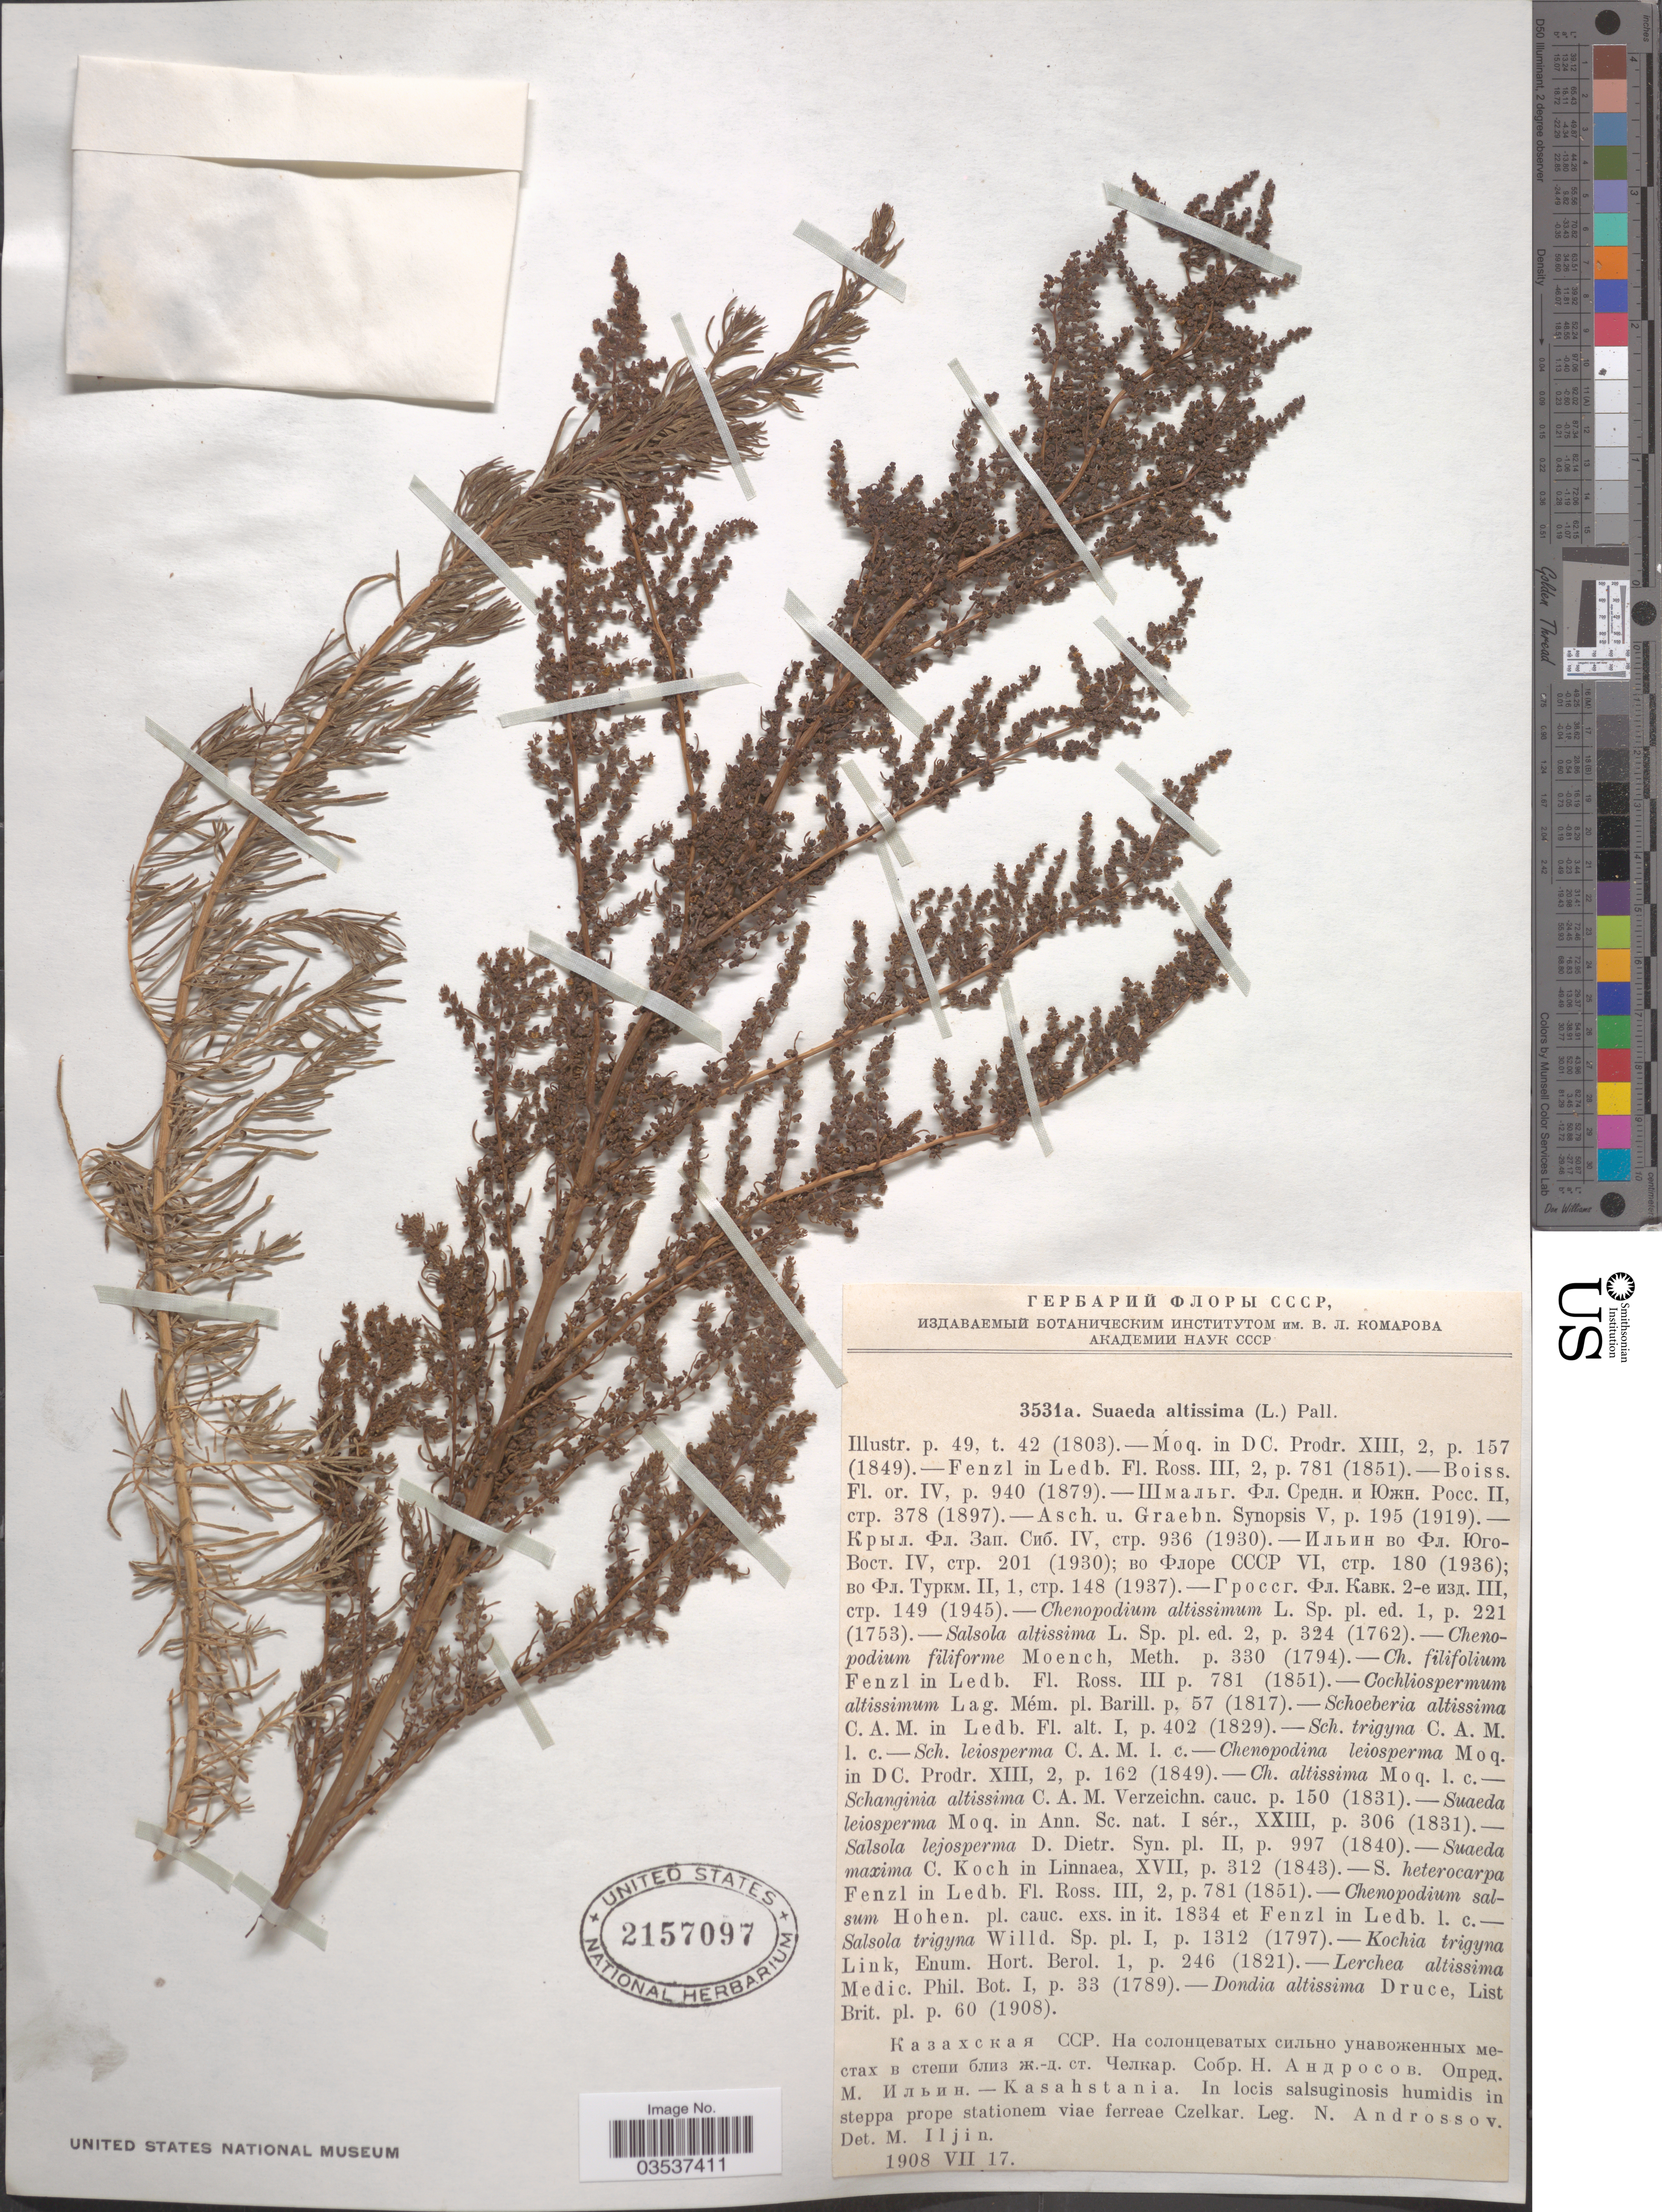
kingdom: Plantae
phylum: Tracheophyta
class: Magnoliopsida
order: Caryophyllales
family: Amaranthaceae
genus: Suaeda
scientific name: Suaeda altissima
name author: (L.) Pall.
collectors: N. Androssov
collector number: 3531a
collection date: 1908-07-17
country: Kazakhstan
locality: Prope stationem viae ferreae Czelkar.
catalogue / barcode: US 2157097